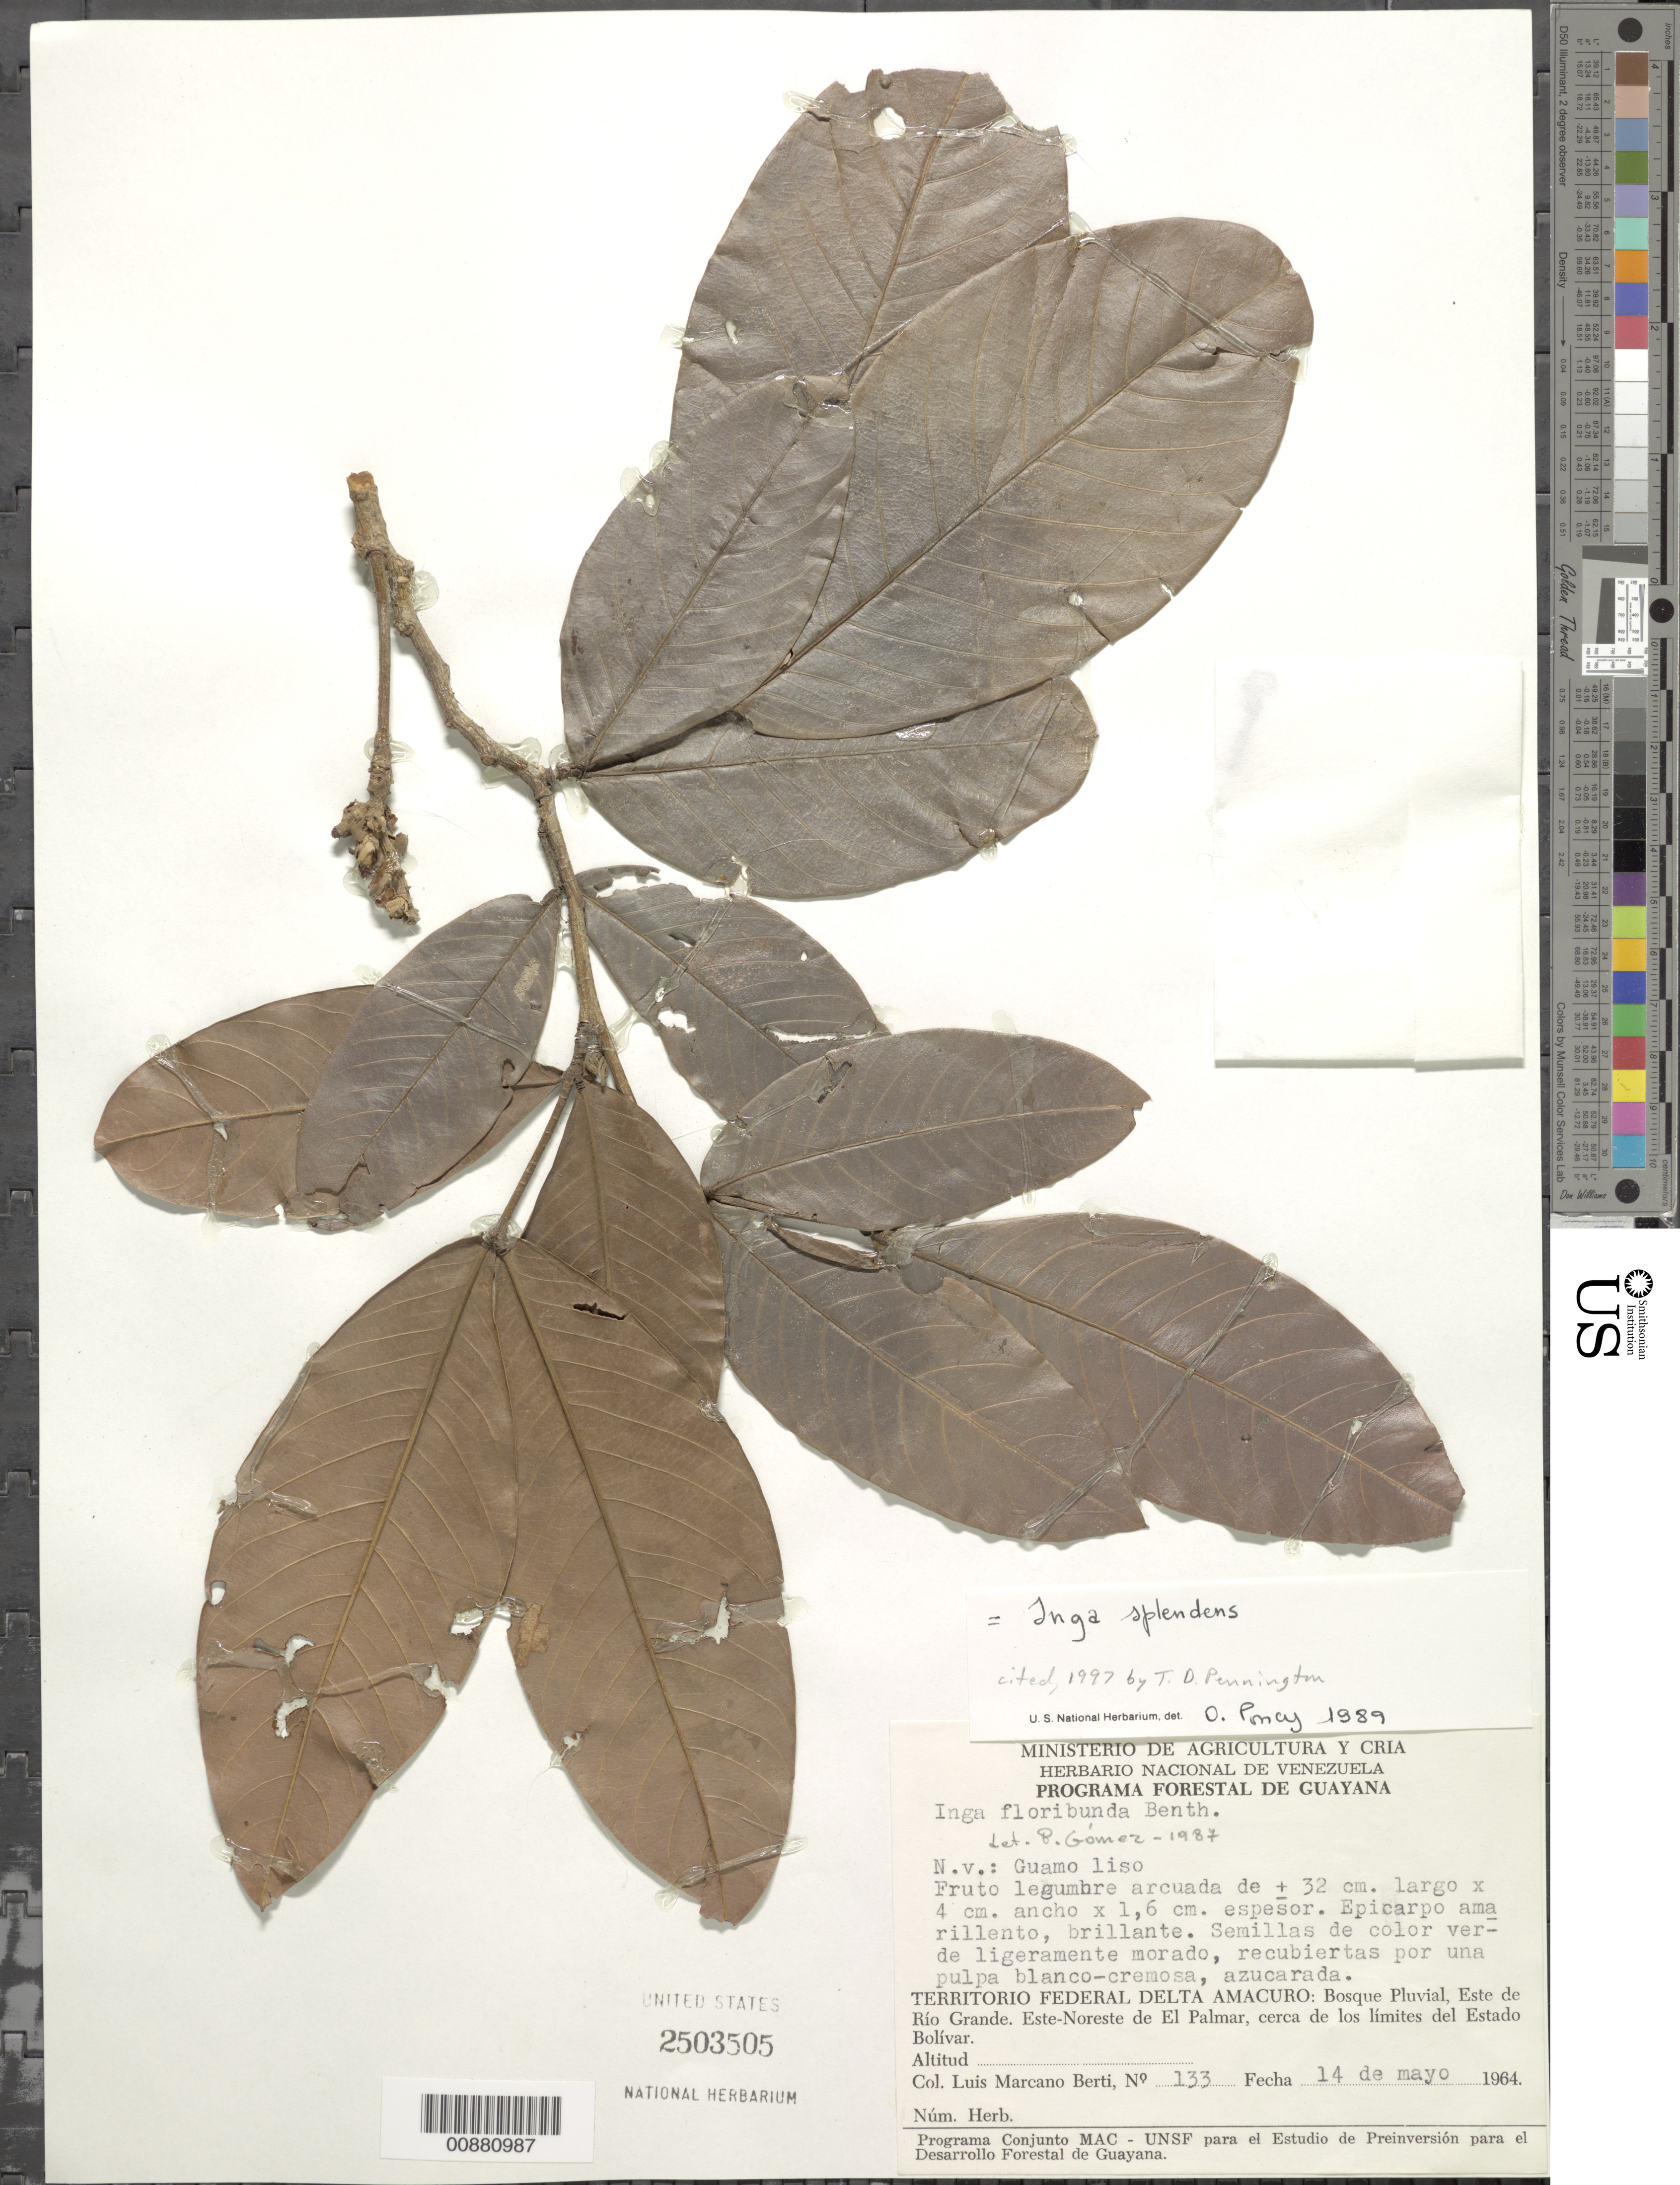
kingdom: Plantae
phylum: Tracheophyta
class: Magnoliopsida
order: Fabales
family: Fabaceae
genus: Inga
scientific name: Inga splendens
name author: Willd.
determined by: Poncy, O.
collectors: L. Marcano-Berti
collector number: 133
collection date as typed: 14-May-64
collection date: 1964-05-14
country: Venezuela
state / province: Delta Amacuro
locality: Este de Río Grande, ENE de El Palmar, cerca de los limites del Estado Bolívar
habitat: Bosque pluvial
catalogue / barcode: US 2503505